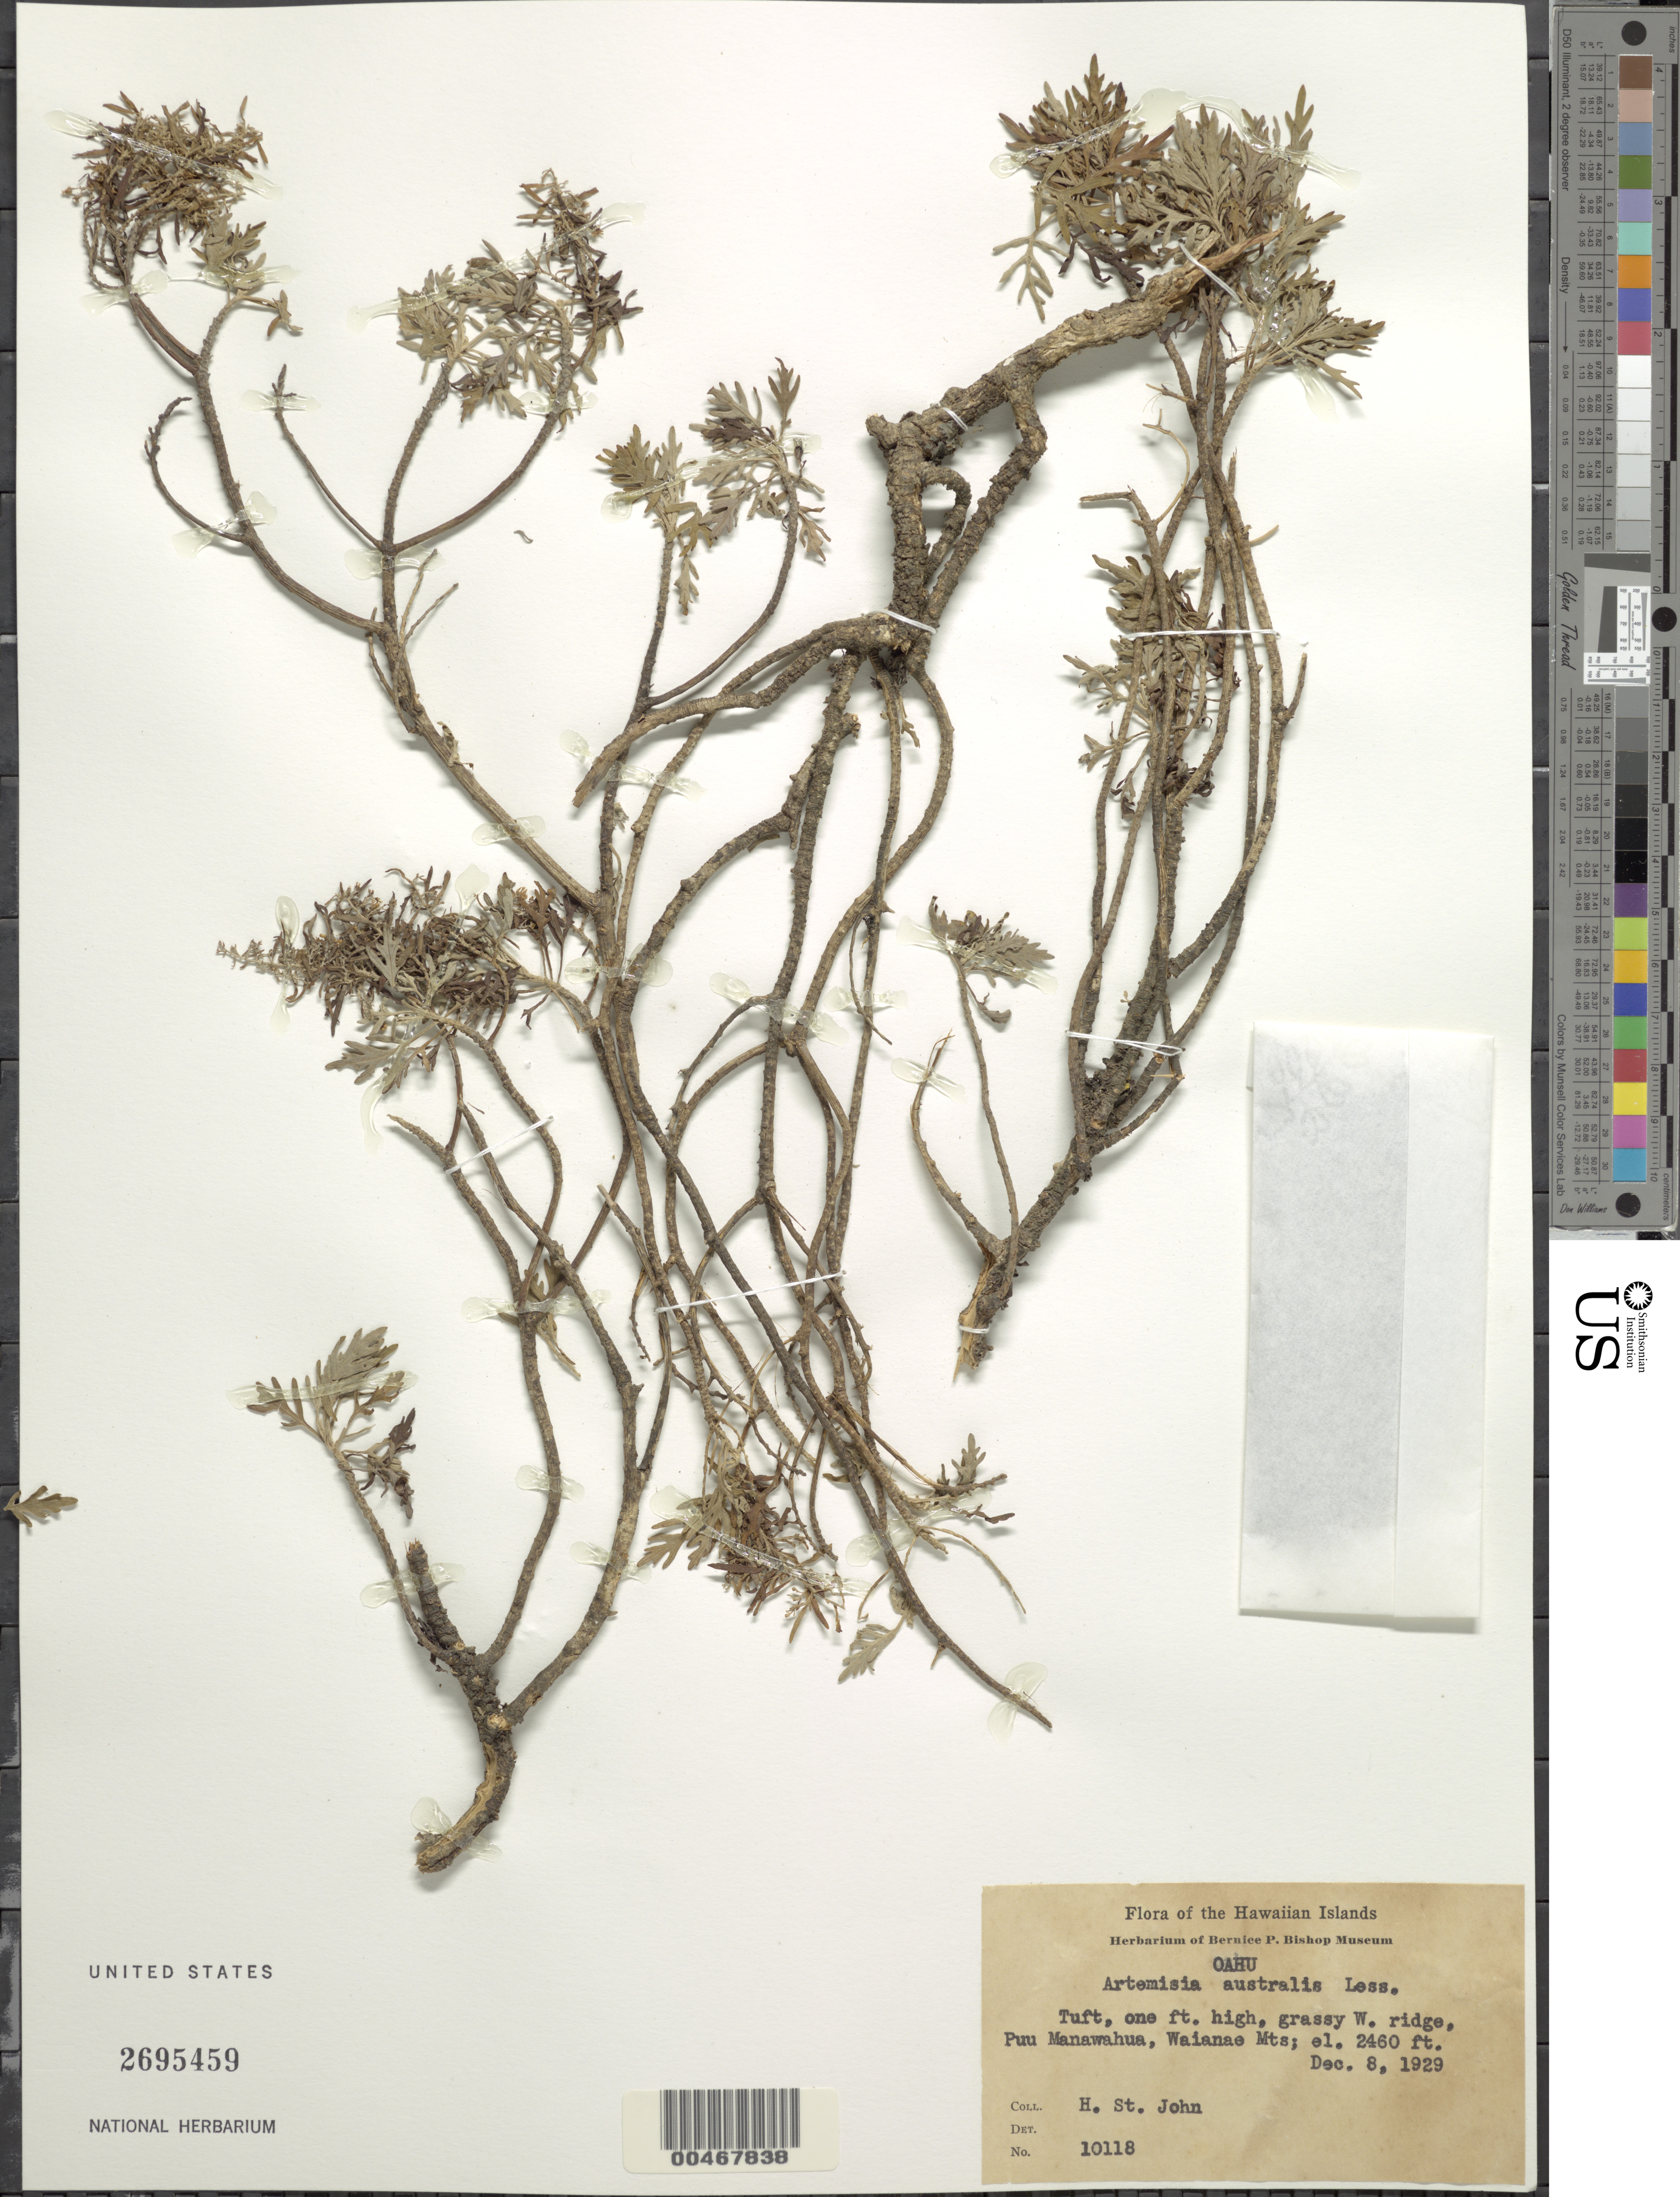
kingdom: Plantae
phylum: Tracheophyta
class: Magnoliopsida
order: Asterales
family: Asteraceae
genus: Artemisia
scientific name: Artemisia australis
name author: Less.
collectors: H. St. John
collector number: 10118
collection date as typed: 8 Dec 1929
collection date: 1929-12-08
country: United States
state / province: Hawaii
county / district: Honolulu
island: Oahu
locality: W ridge, Puu Manawahua, Waianae Mts.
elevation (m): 750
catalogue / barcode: US 2695459